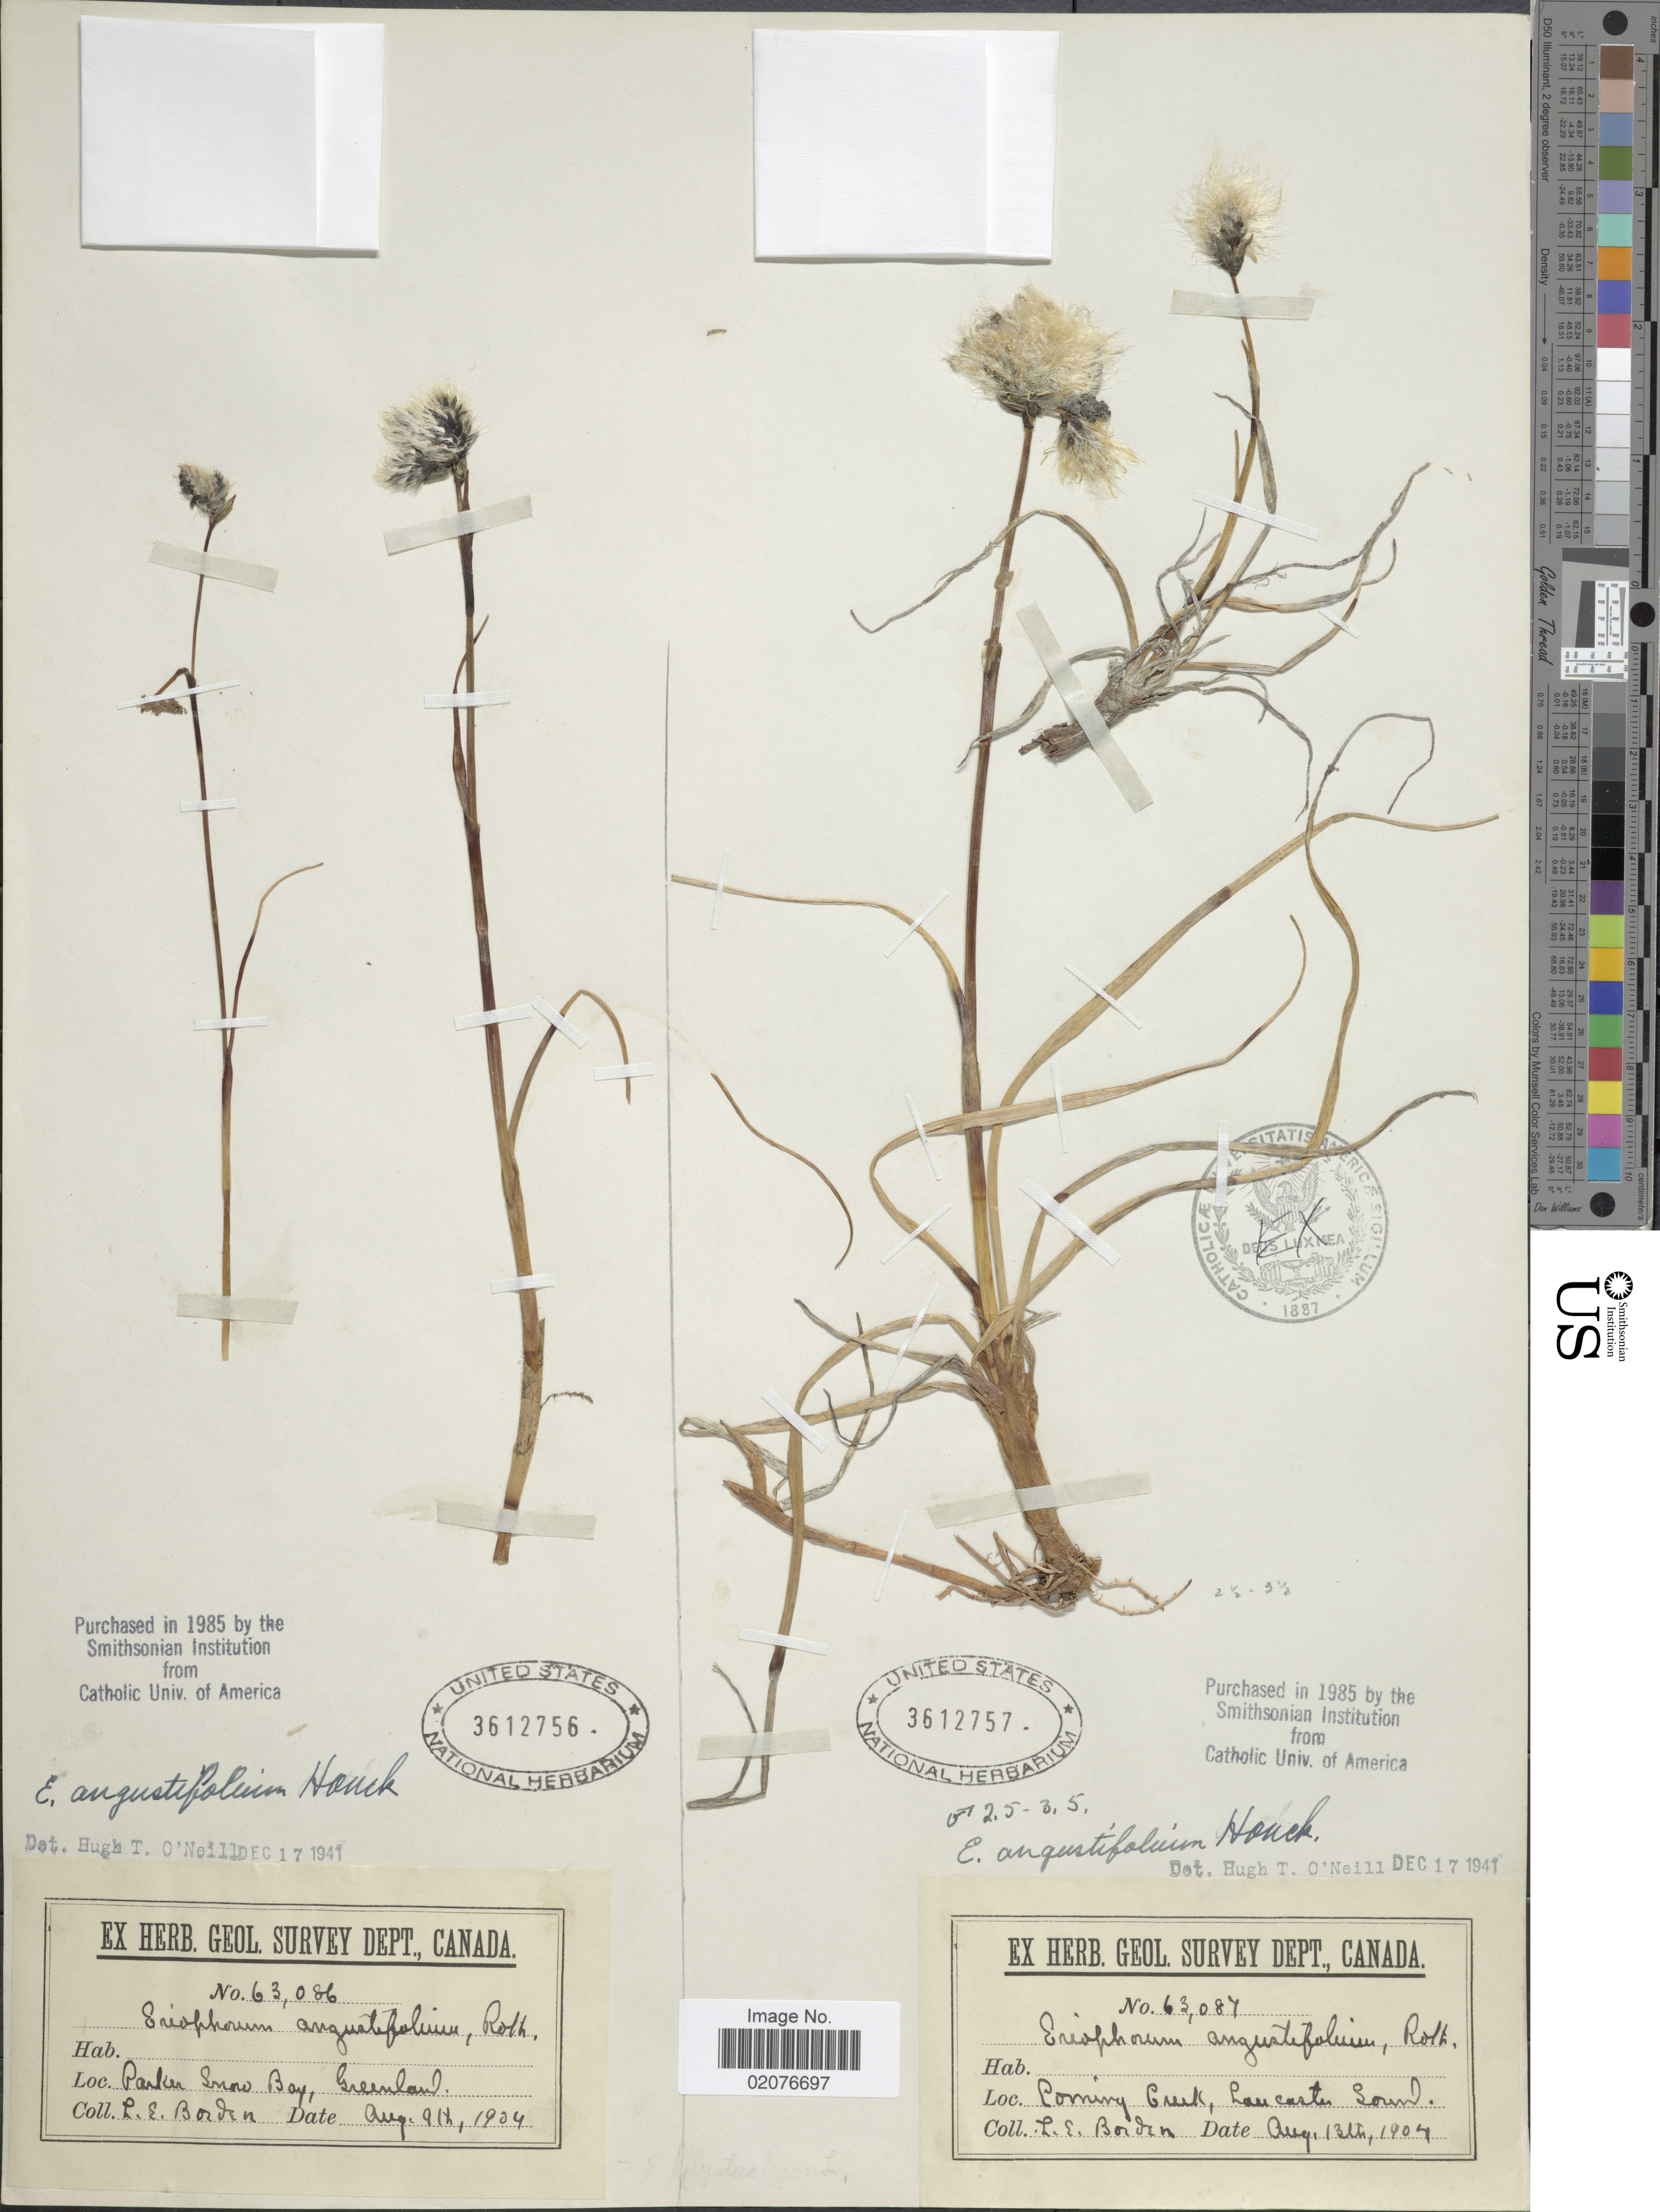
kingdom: Plantae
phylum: Tracheophyta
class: Liliopsida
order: Poales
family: Cyperaceae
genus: Eriophorum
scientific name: Eriophorum angustifolium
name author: Honck.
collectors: L. Borden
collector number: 63087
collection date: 1904-08-13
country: Canada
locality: Coming Creek, Lancaster Coun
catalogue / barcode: US 3612757-2